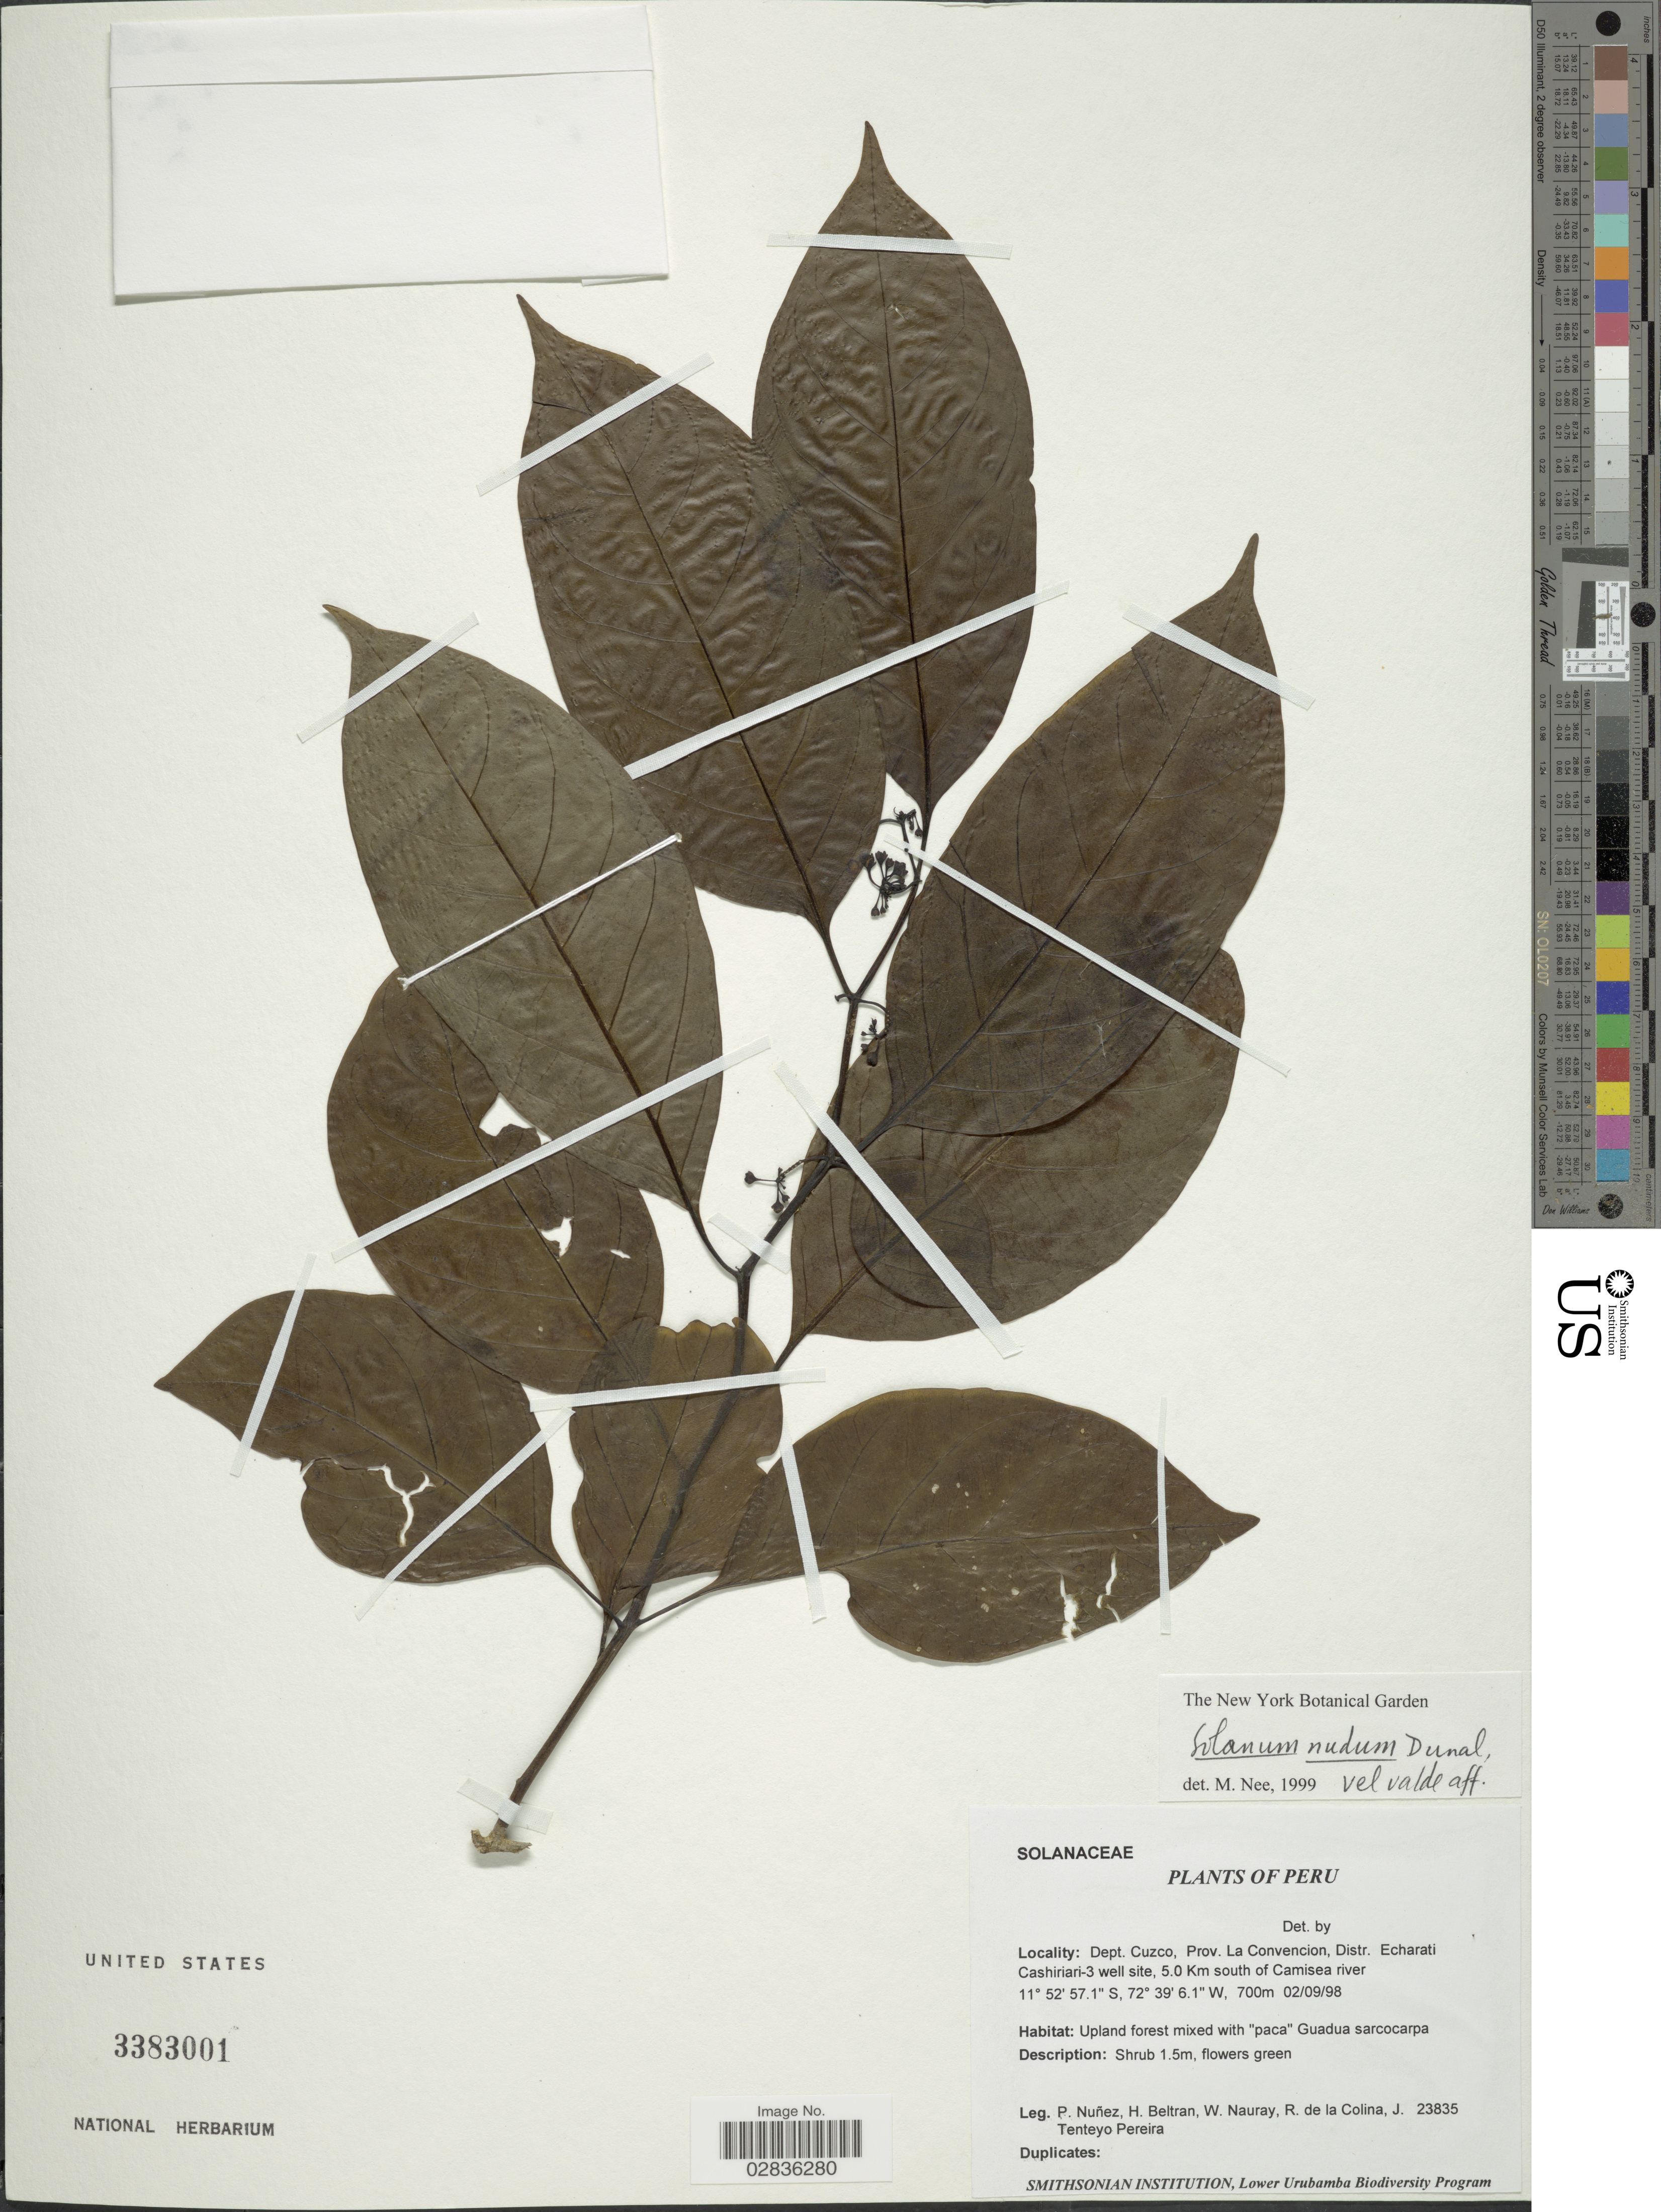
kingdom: Plantae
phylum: Tracheophyta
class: Magnoliopsida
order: Solanales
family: Solanaceae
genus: Solanum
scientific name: Solanum nudum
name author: Dunal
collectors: P. Nuñez V., H. Beltran, W. Nauray, R. Colina & T. Pereiro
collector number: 23835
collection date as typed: Transcribed d/m/y: 2/9/98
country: Peru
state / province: Cusco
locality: Dept. Cuzco, Prov. La Convencion, Distr. Echarati Cashiriari-3 well site, 5.0 Km south of Camisea river.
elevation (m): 700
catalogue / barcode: US 3383001